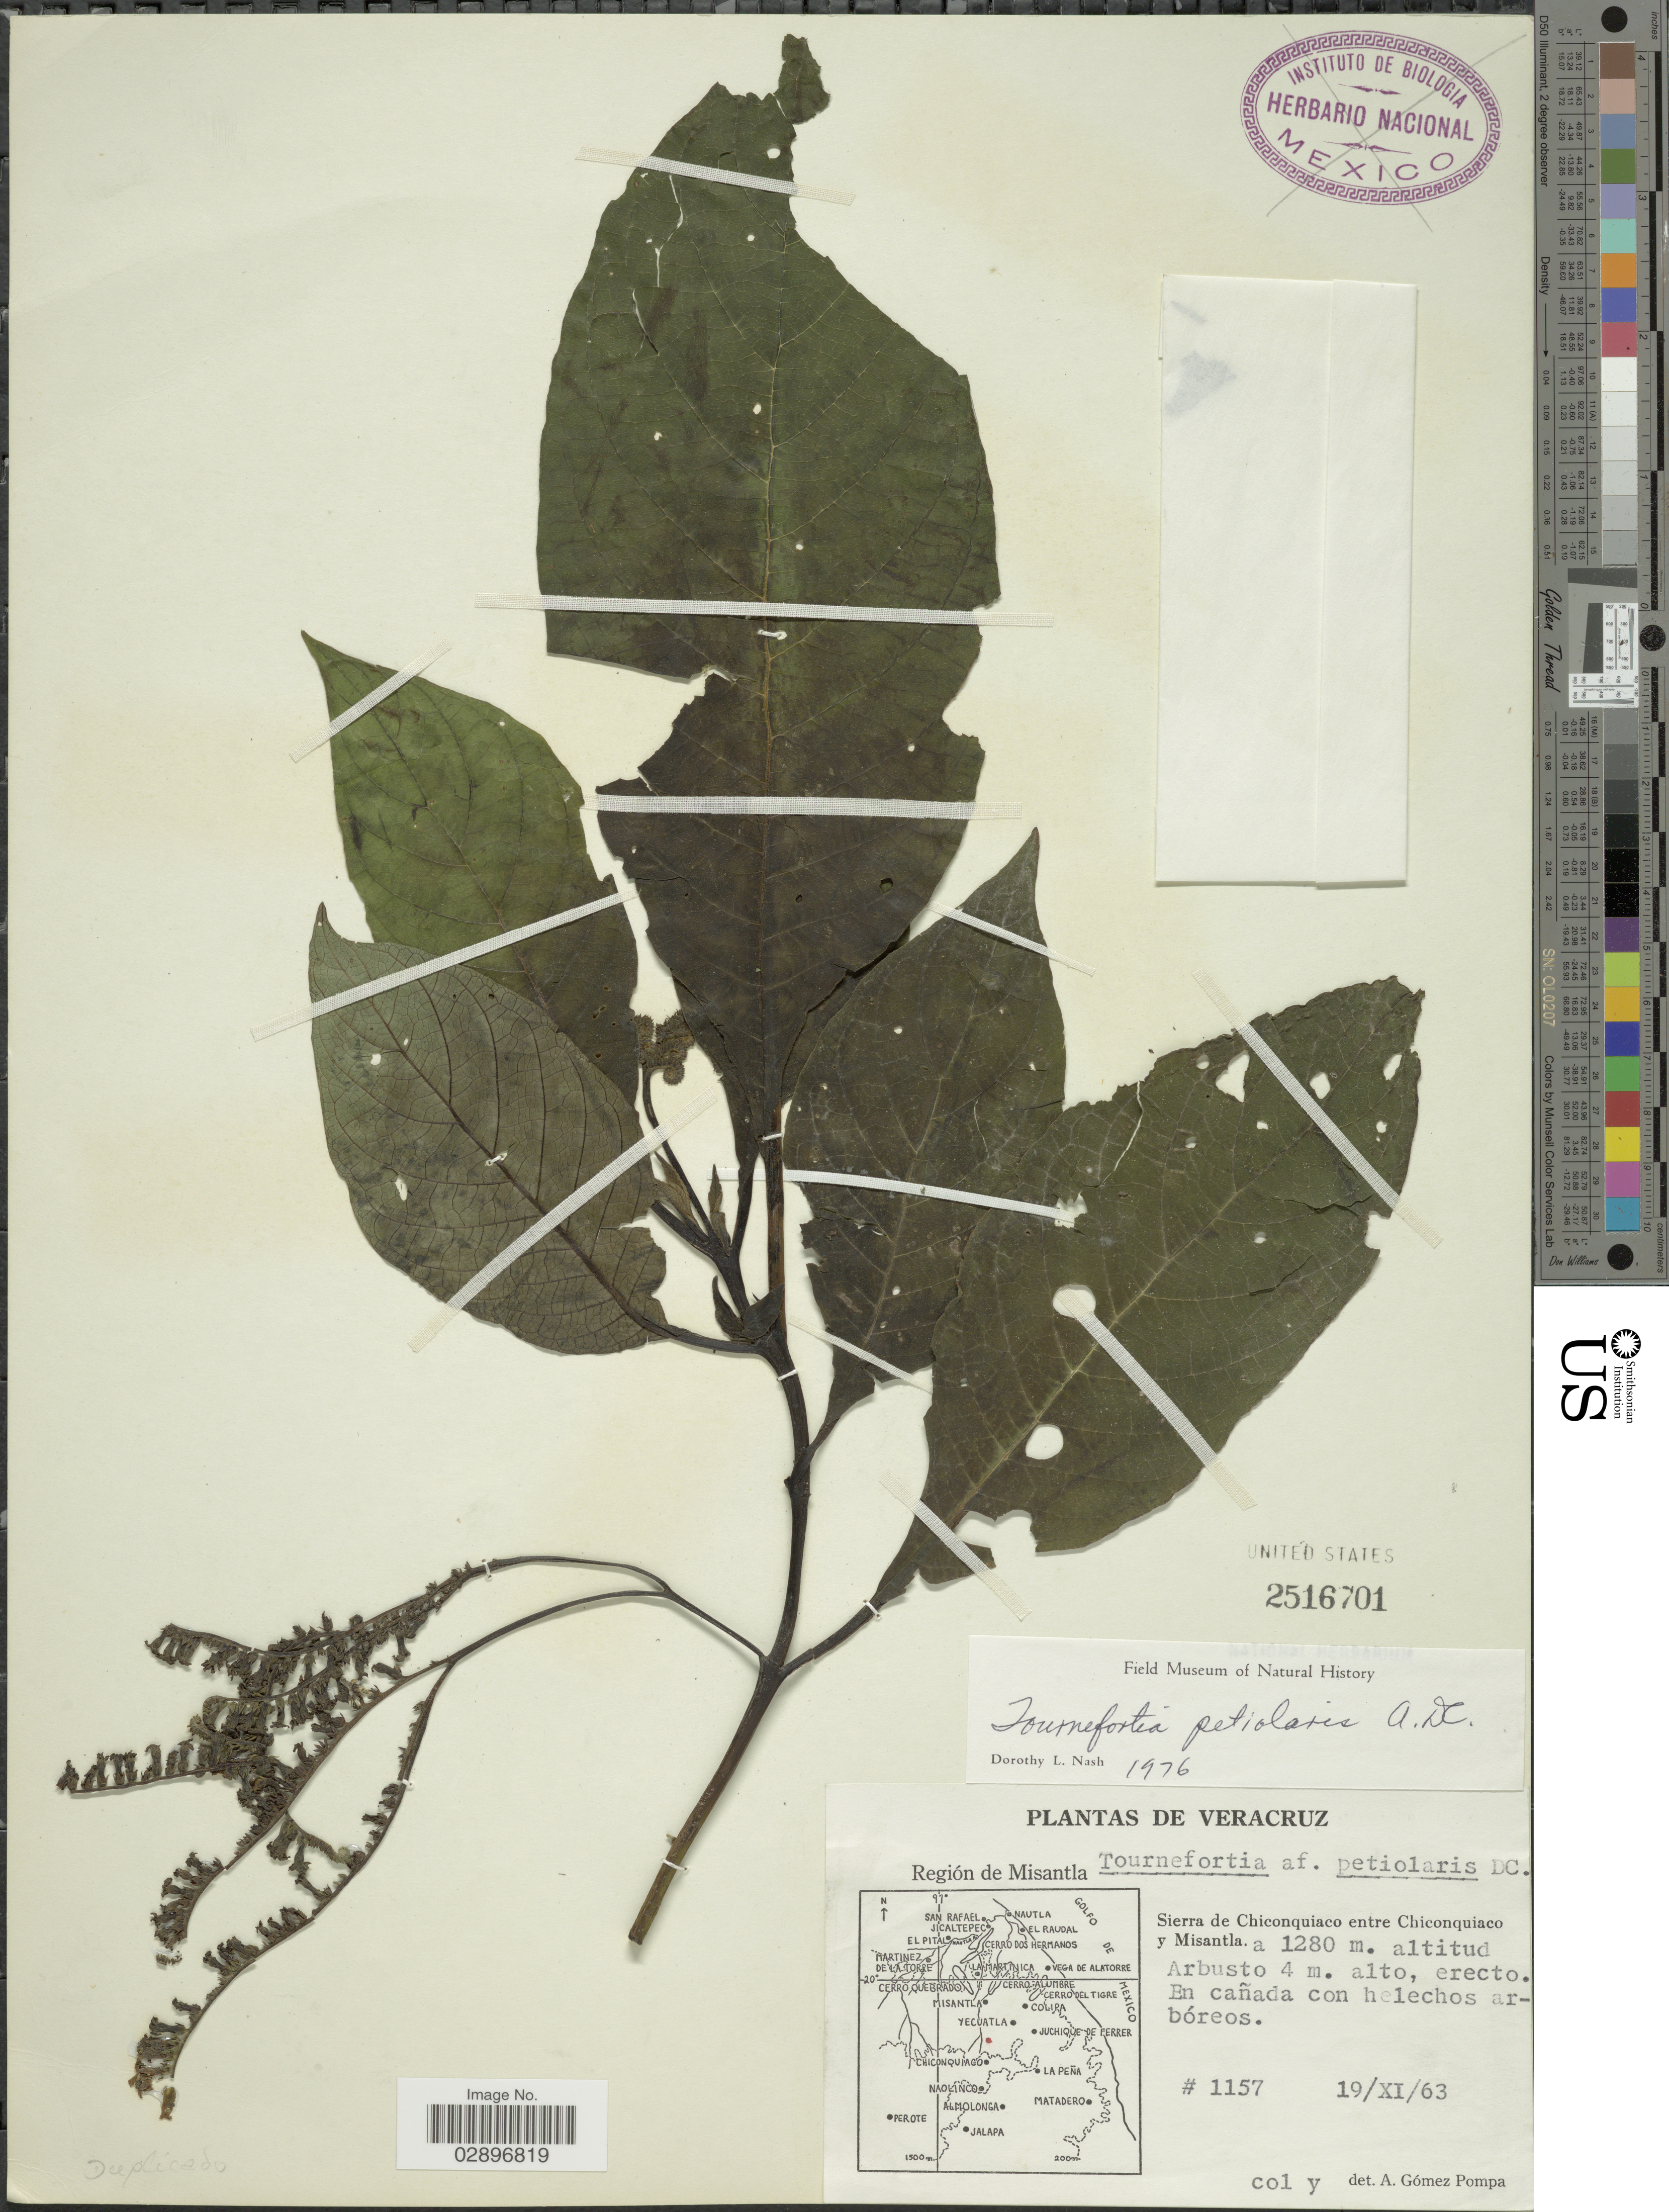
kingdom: Plantae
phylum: Tracheophyta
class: Magnoliopsida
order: Boraginales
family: Heliotropiaceae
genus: Tournefortia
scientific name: Tournefortia petiolaris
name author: DC.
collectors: A. Gómez Pompa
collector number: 1157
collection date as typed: Transcribed d/m/y: 19/11/63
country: Mexico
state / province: Veracruz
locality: Veracruz. Región de Misantla. Sierra de Chiconquiaco entre Chiconquiaco y Misantla.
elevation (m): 1280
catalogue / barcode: US 2516701